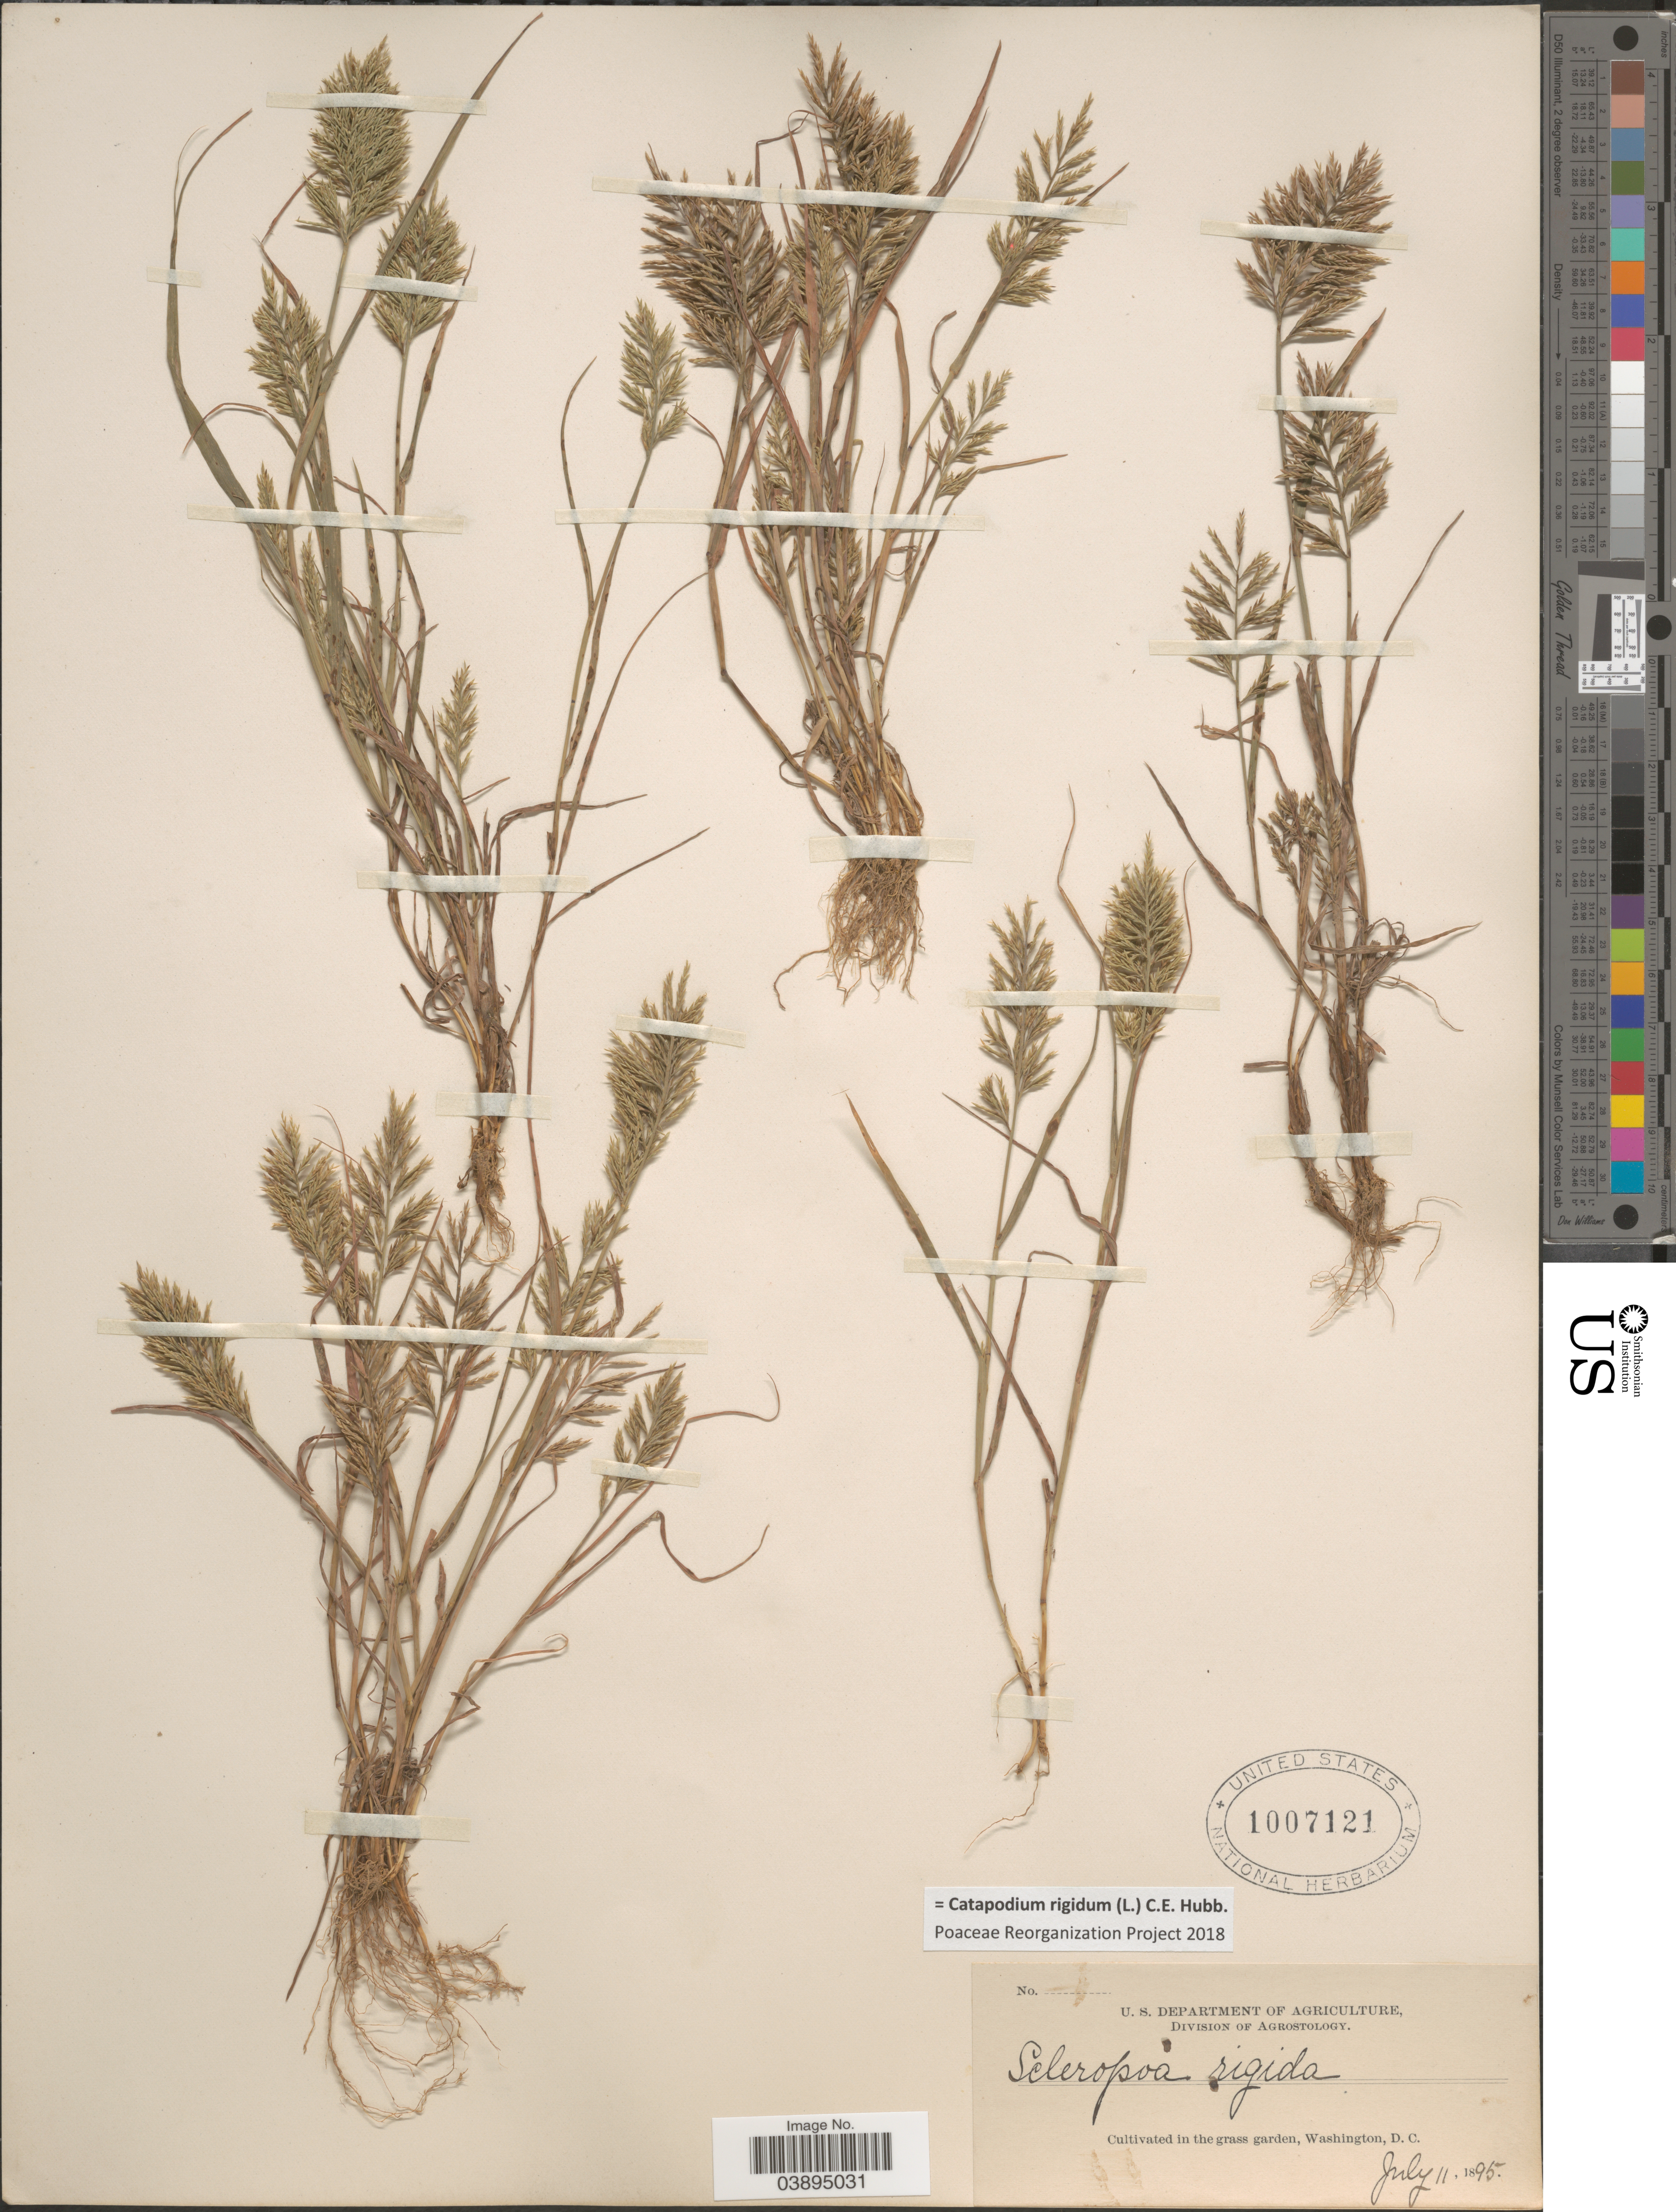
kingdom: Plantae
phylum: Tracheophyta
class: Liliopsida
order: Poales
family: Poaceae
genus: Catapodium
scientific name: Catapodium rigidum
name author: (L.) C.E. Hubb.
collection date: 1895-07-11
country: United States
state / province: District of Columbia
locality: Cultivated in the grass garden, Washington, D.C.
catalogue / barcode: US 1007121